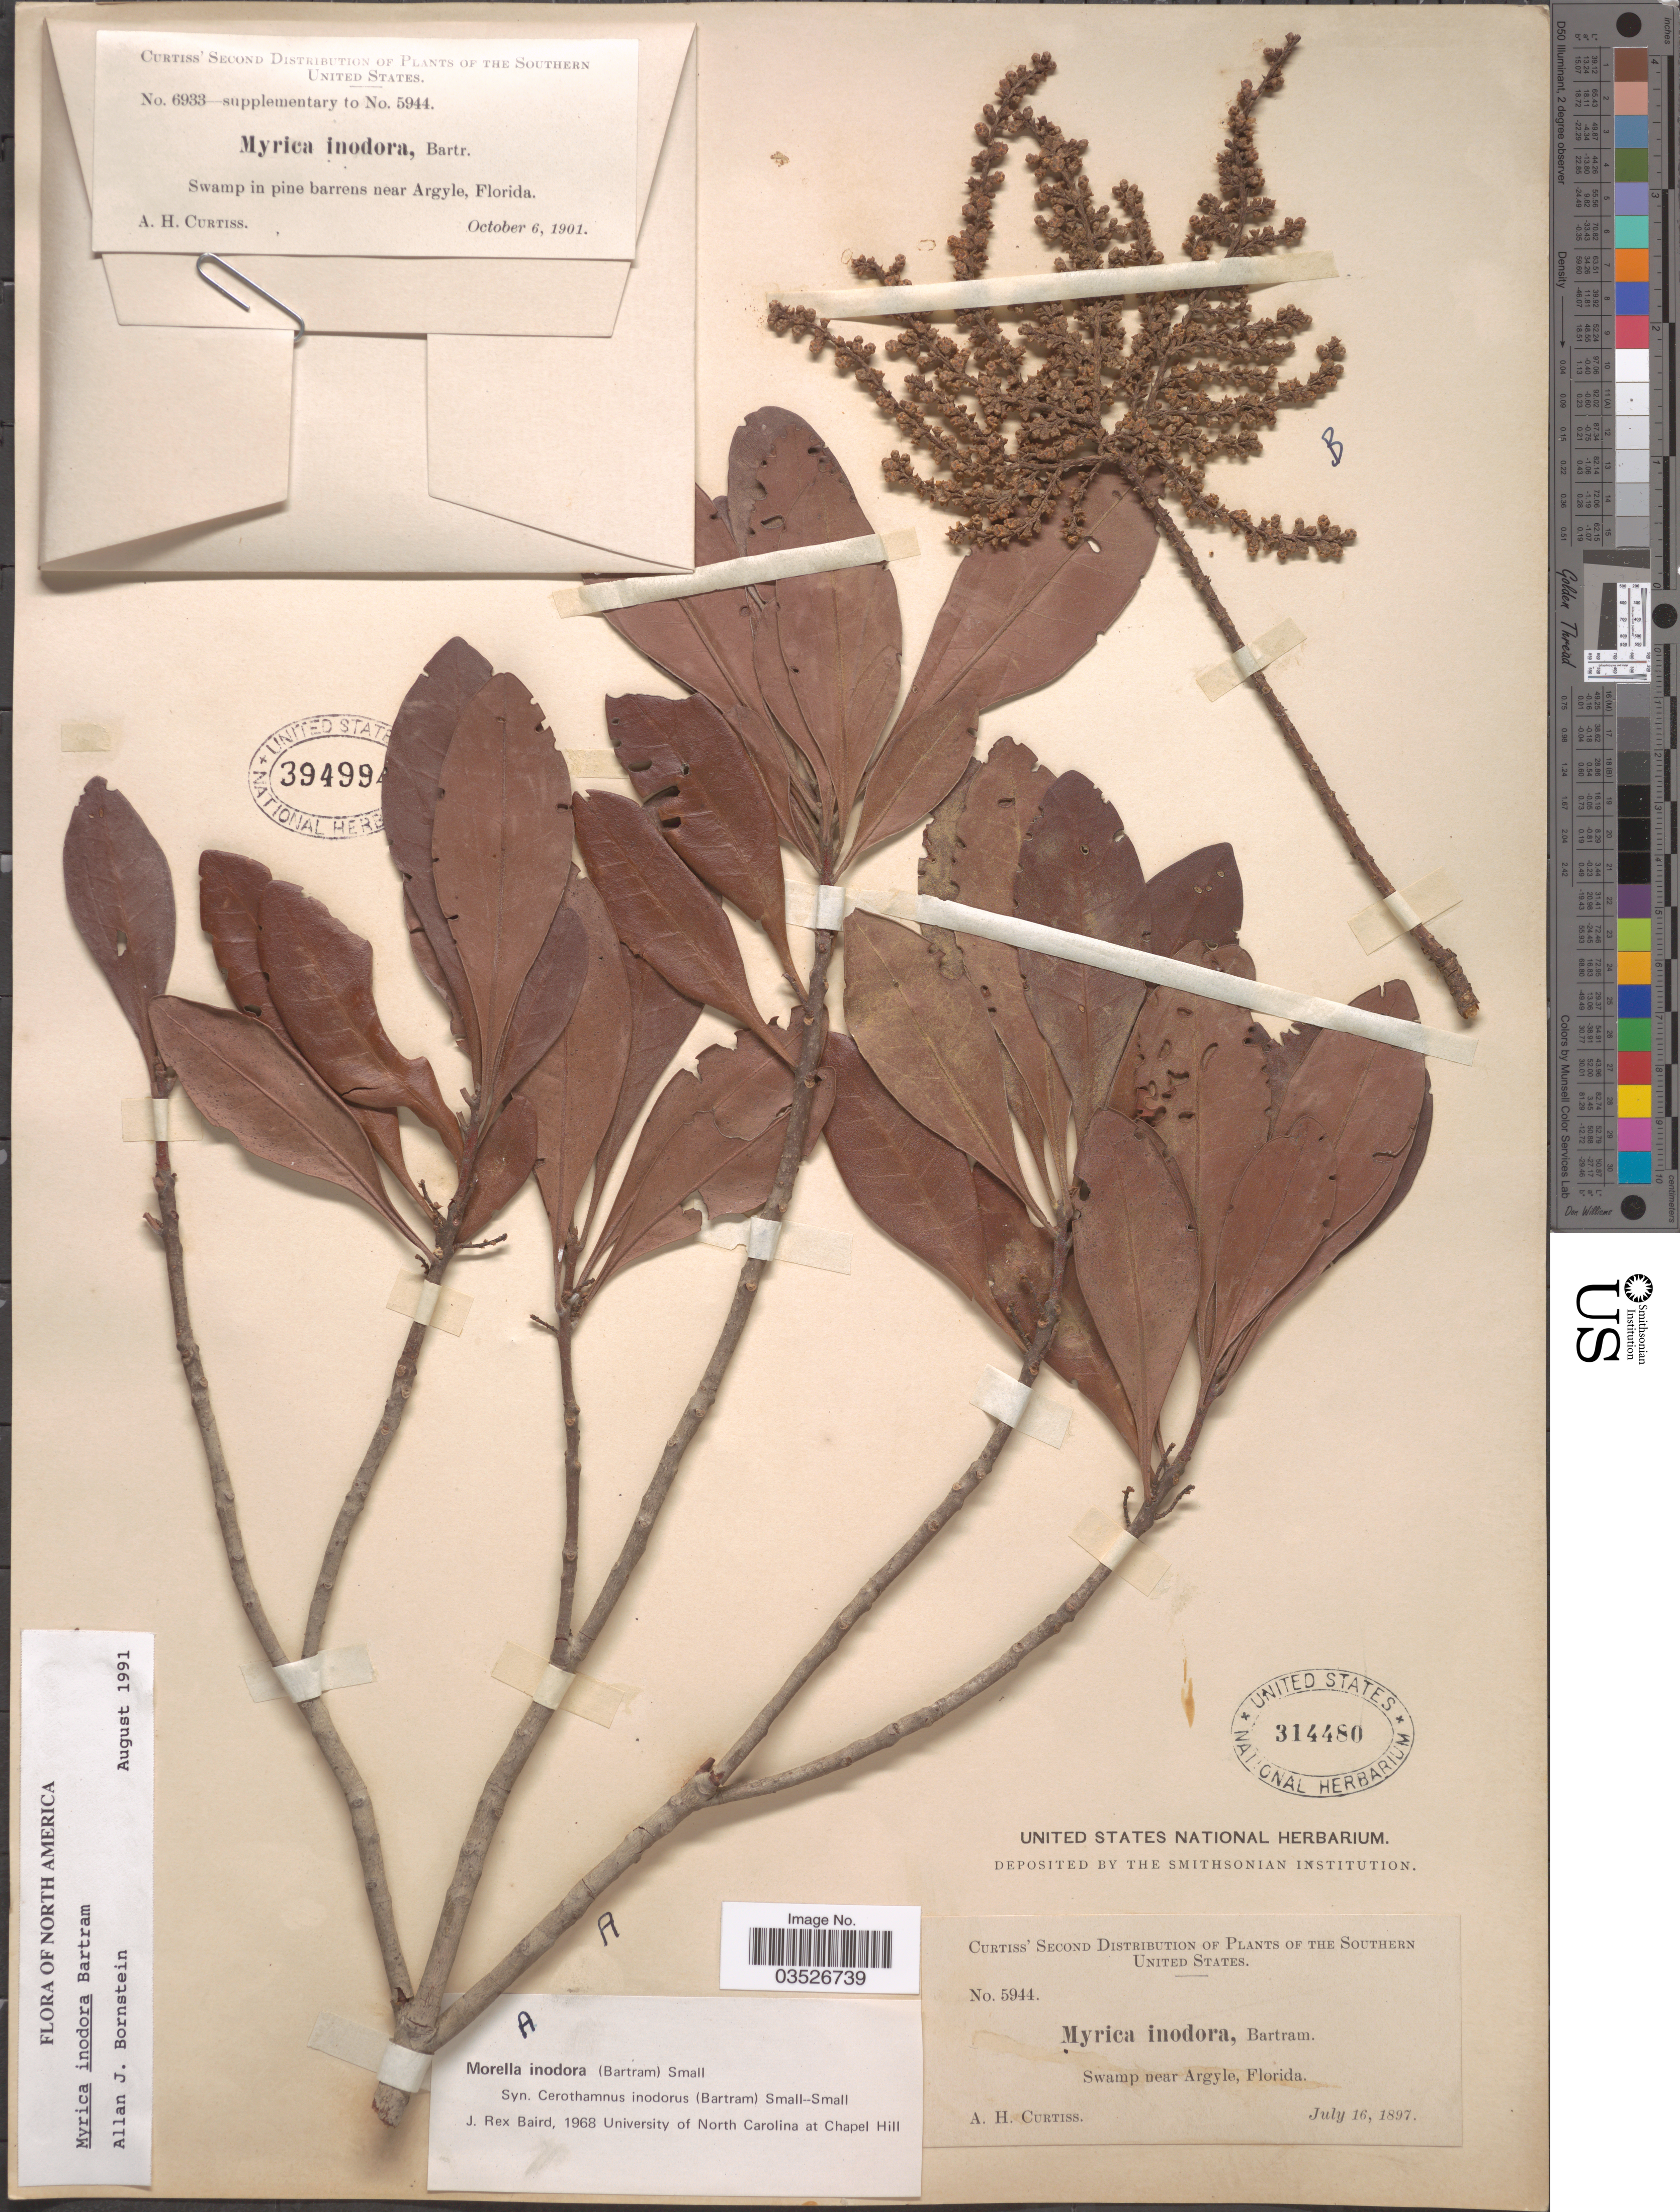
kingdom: Plantae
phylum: Tracheophyta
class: Magnoliopsida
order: Fagales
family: Myricaceae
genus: Morella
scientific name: Morella inodora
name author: (W. Bartram) Small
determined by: Baird, James Rex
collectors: A. H. Curtiss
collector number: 5944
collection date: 1897-07-16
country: United States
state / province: Florida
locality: The Southern United States. Swamp near Argyle.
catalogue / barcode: US 314480